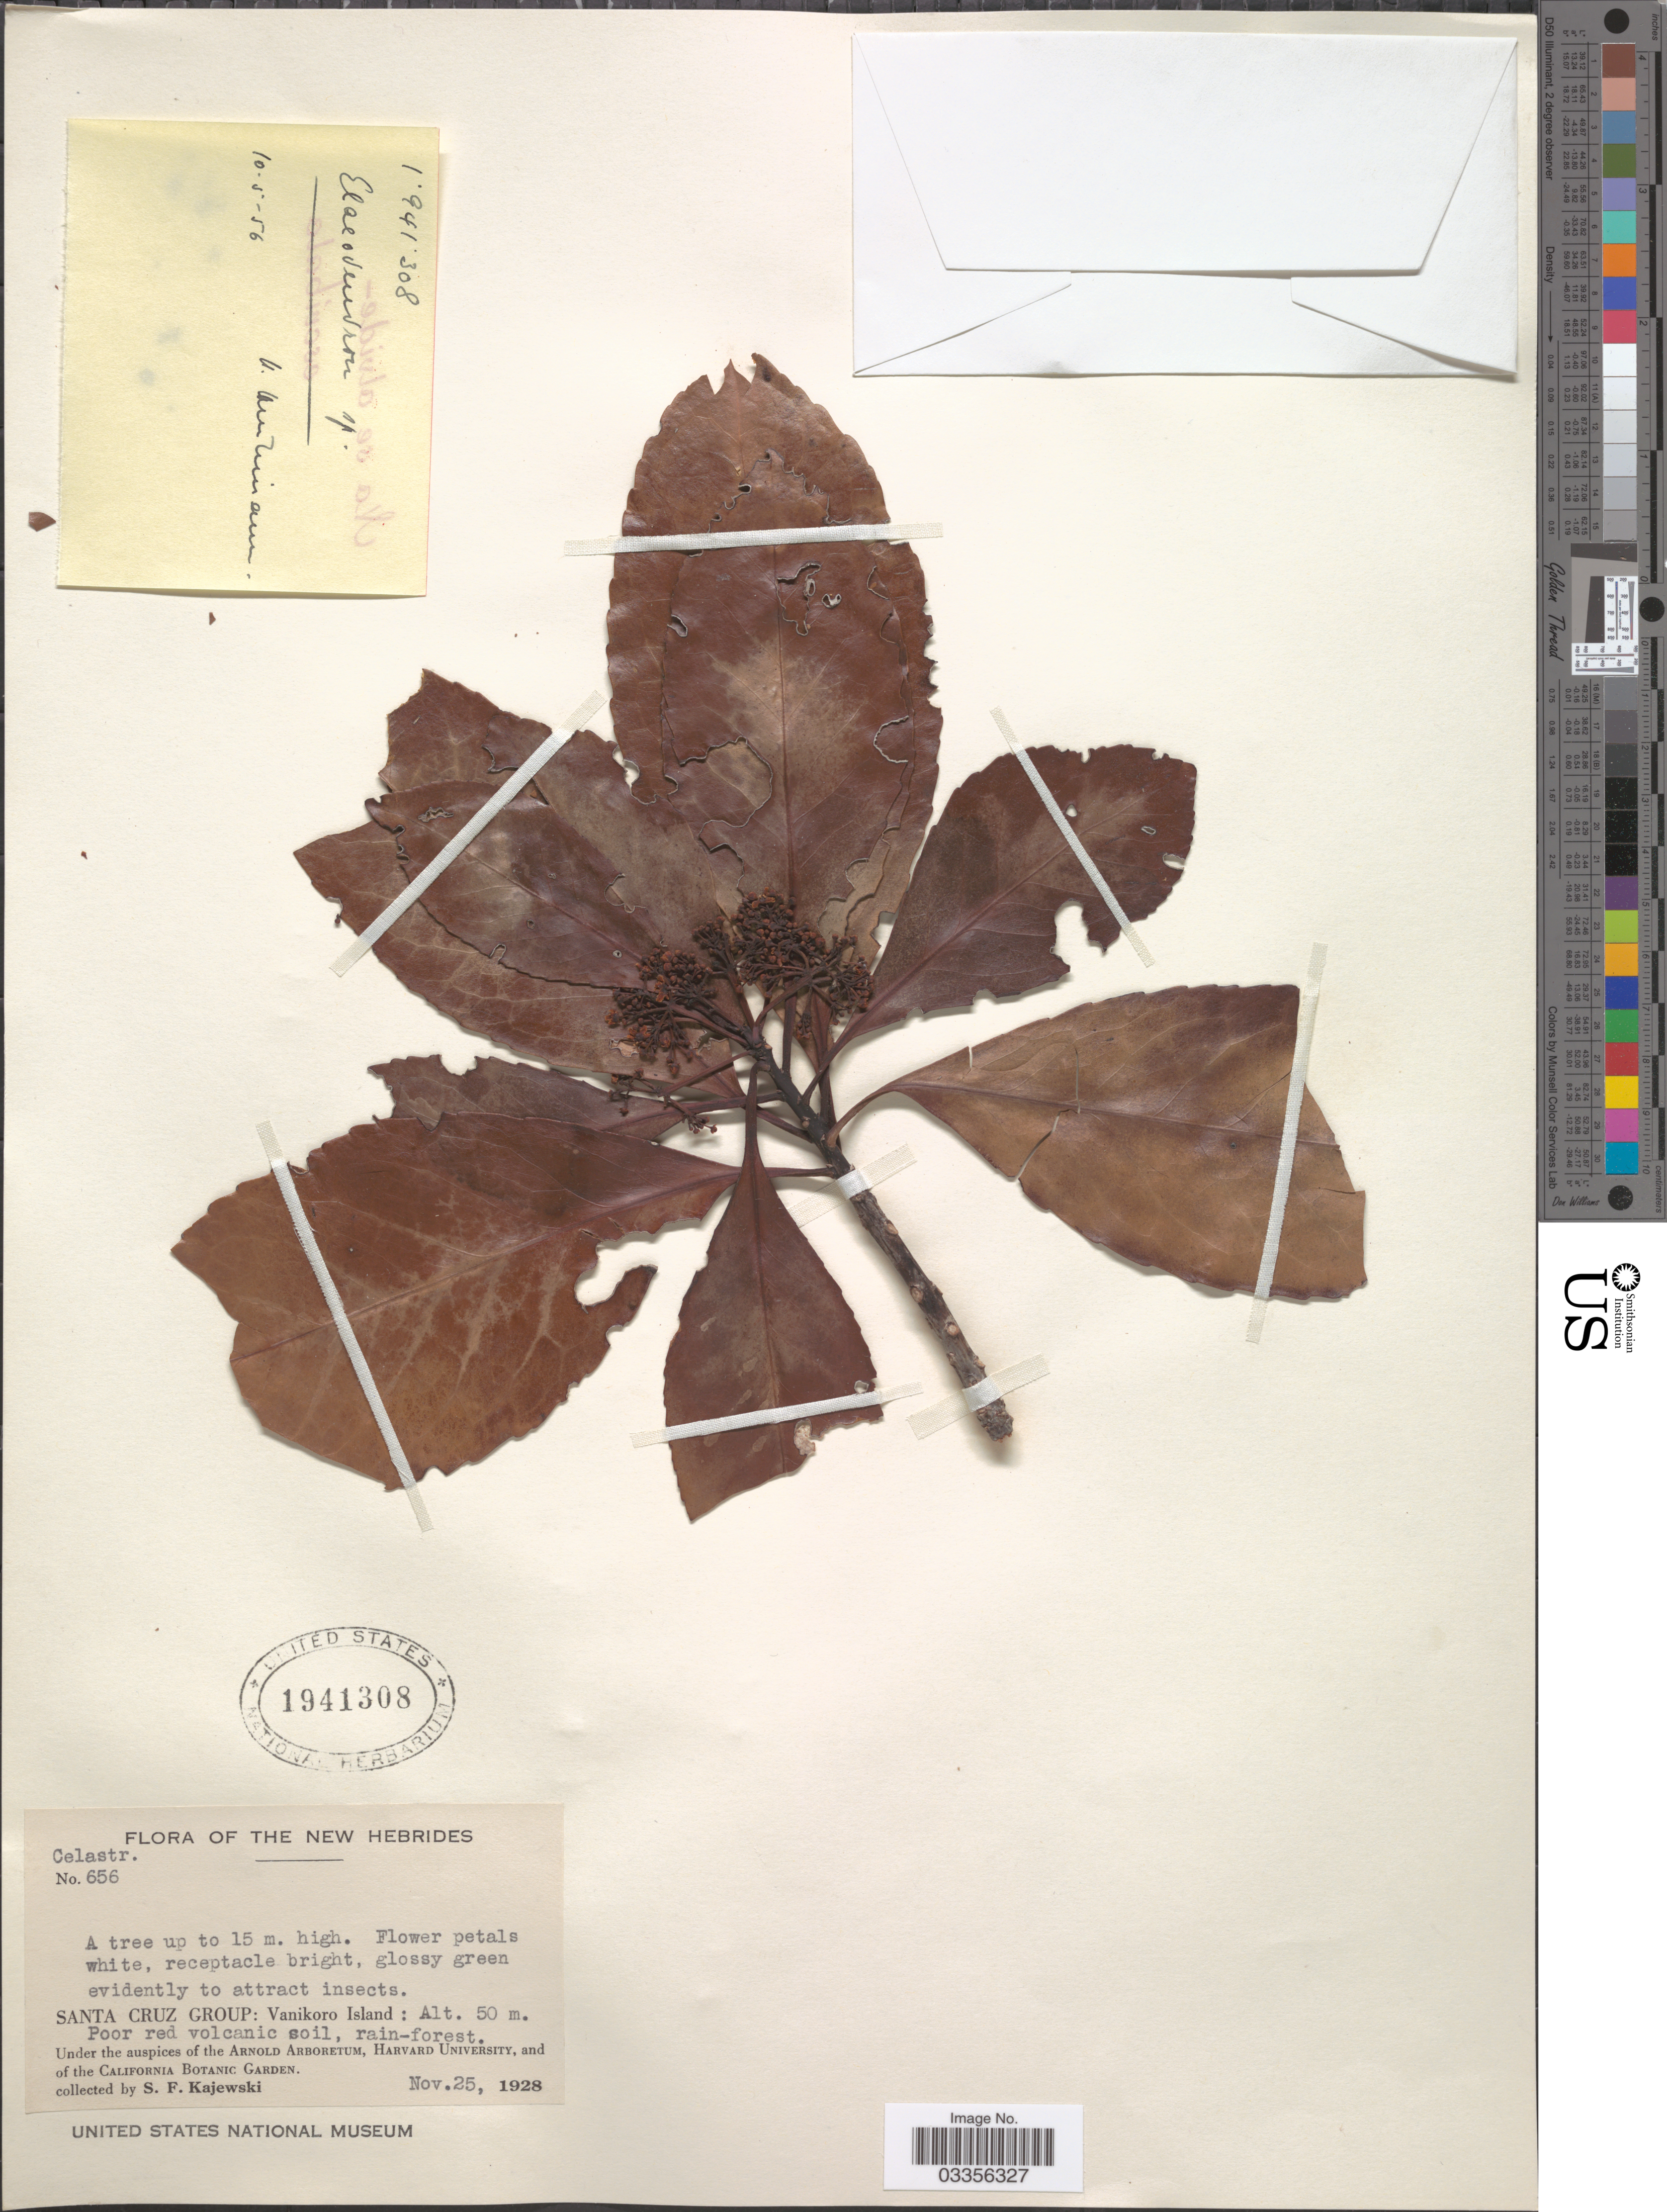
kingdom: Plantae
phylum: Tracheophyta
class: Magnoliopsida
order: Celastrales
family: Celastraceae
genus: Elaeodendron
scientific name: Elaeodendron sp.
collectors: S. Kajewski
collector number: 656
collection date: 1928-11-25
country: Solomon Islands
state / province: Santa Cruz Is.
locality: The New Hebrides. Santa Cruz Group: Vanikoro Island.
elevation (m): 50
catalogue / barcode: US 1941308